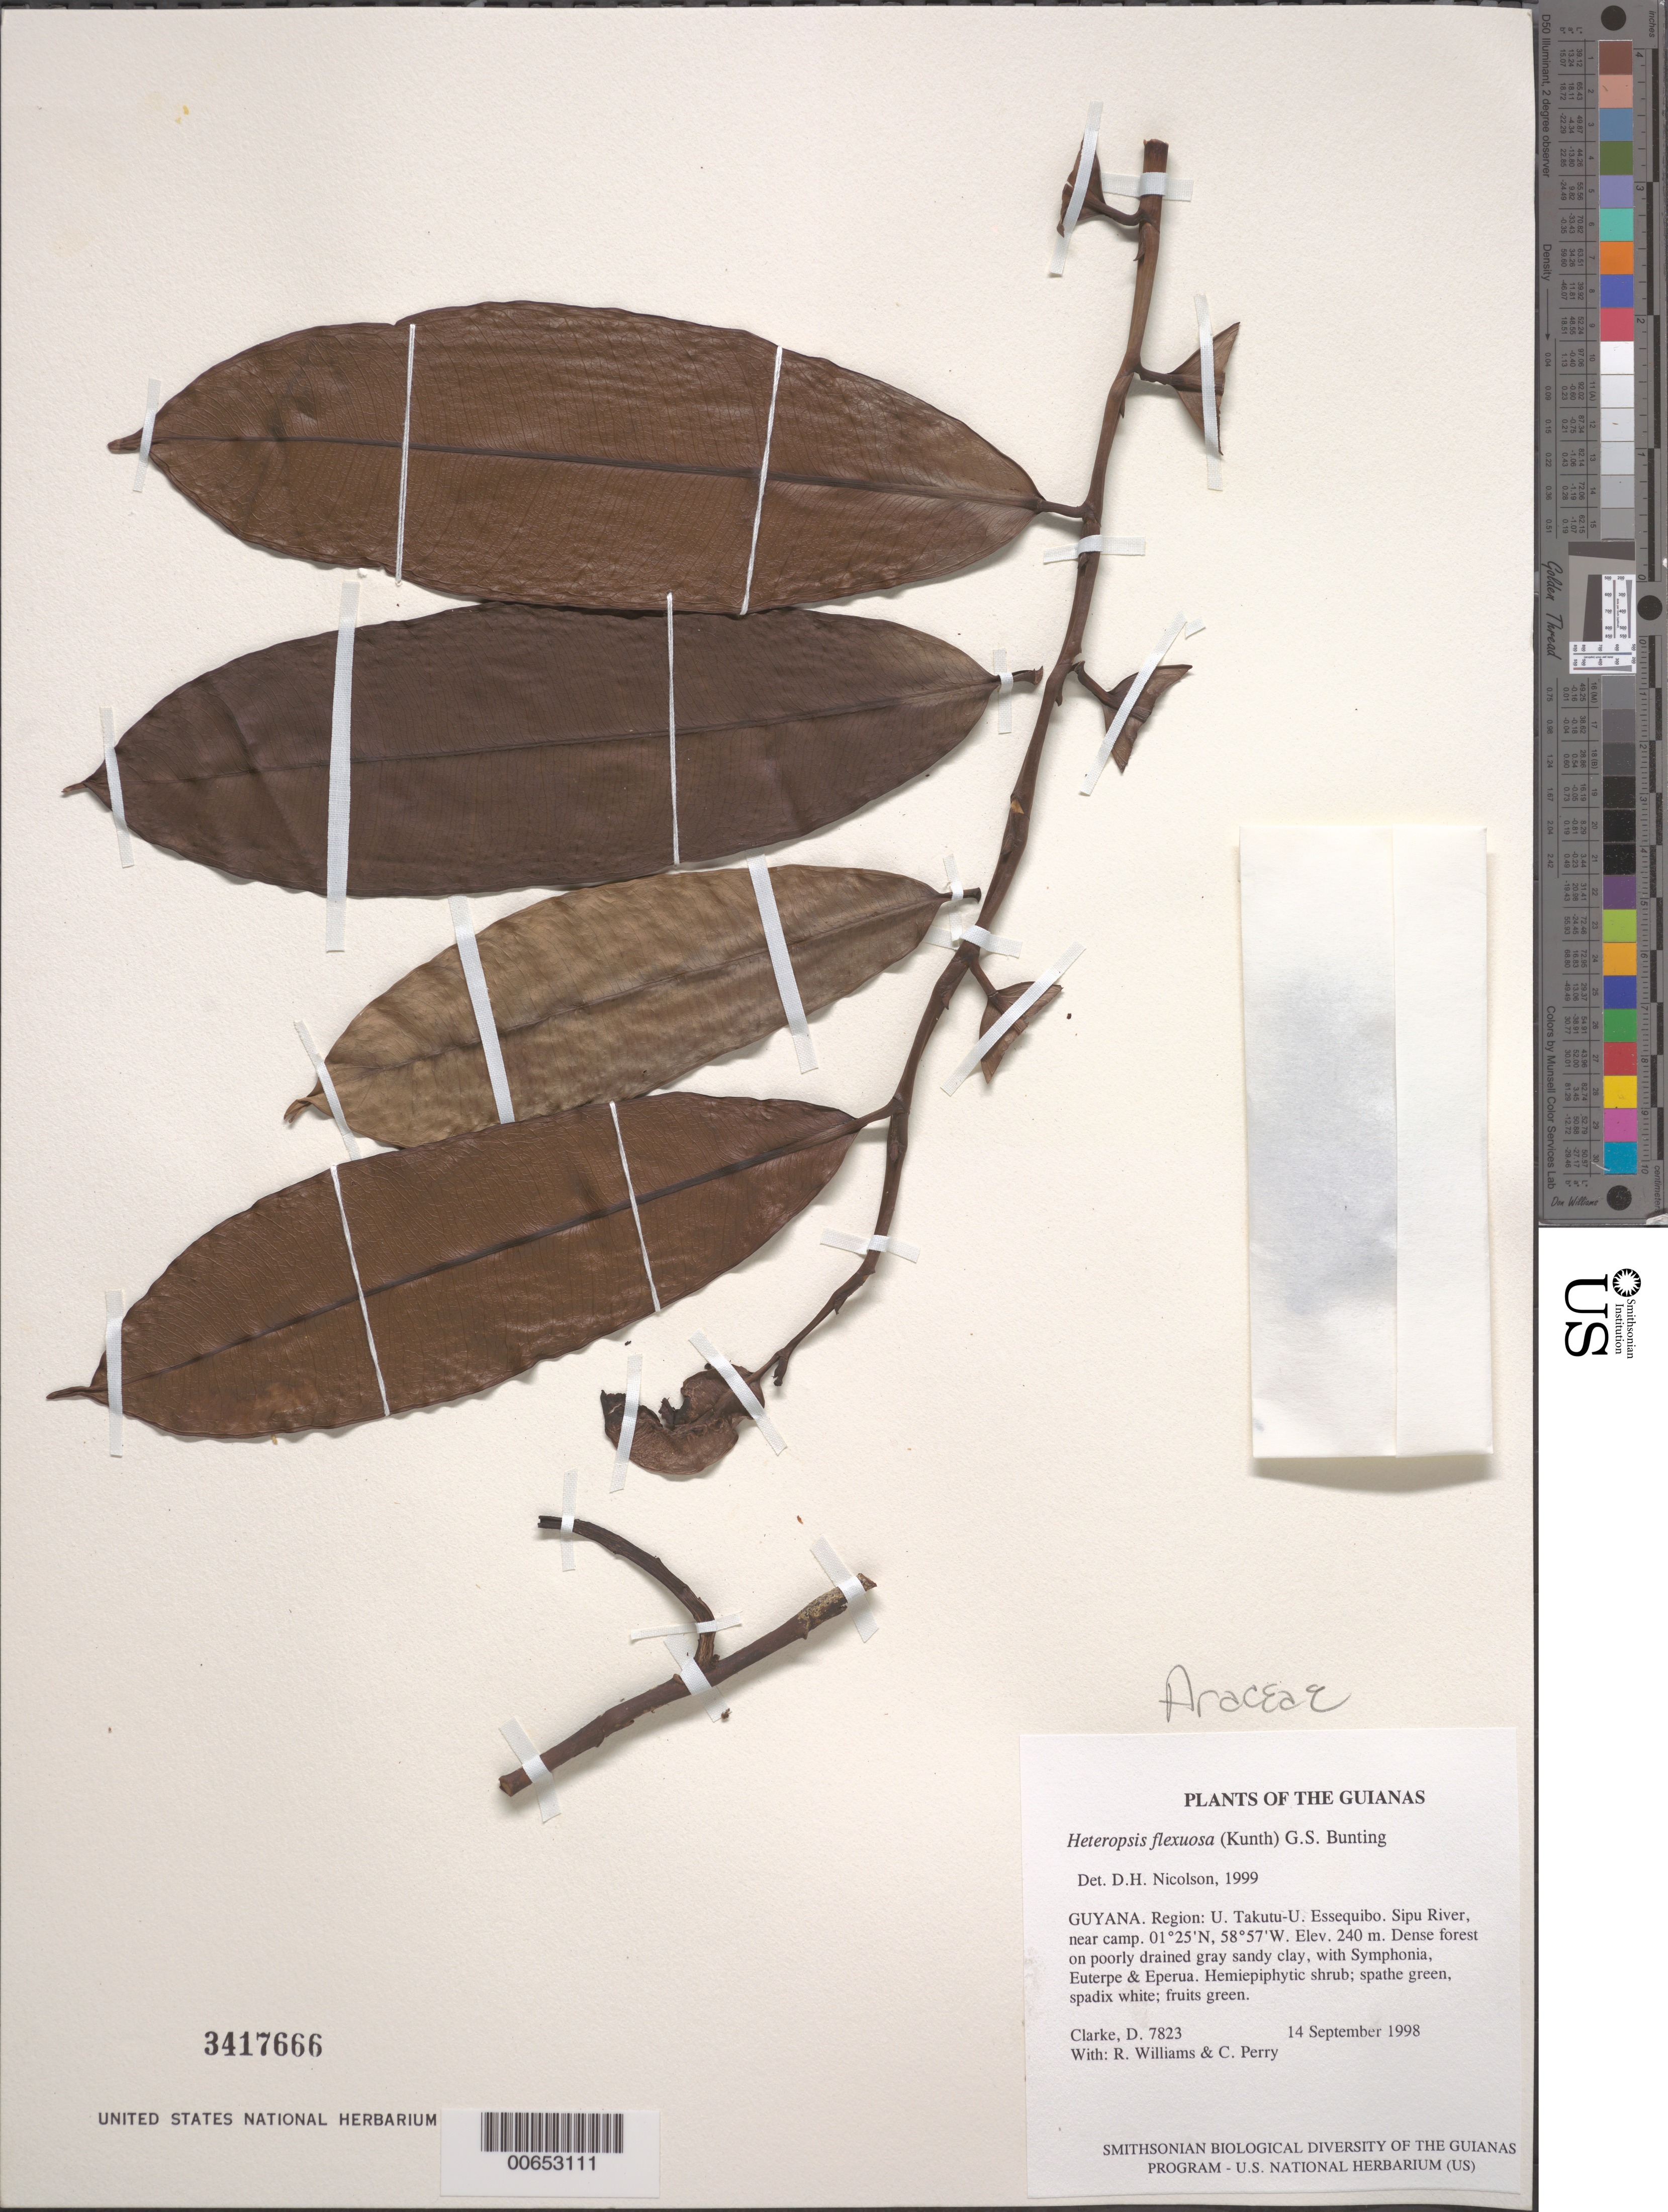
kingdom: Plantae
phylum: Tracheophyta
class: Liliopsida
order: Alismatales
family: Araceae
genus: Heteropsis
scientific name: Heteropsis flexuosa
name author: (Kunth) G.S. Bunting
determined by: Nicolson, Dan H.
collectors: H. D. Clarke, R. Williams & C. Perry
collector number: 7823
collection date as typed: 14 September 1998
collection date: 1998-09-14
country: Guyana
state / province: U. Takutu-U. Essequibo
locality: Sipu River, near camp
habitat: Dense forest on poorly drained gray sandy clay, with Symphonia, Euterpe & Eperua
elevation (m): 240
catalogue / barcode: US 3417666